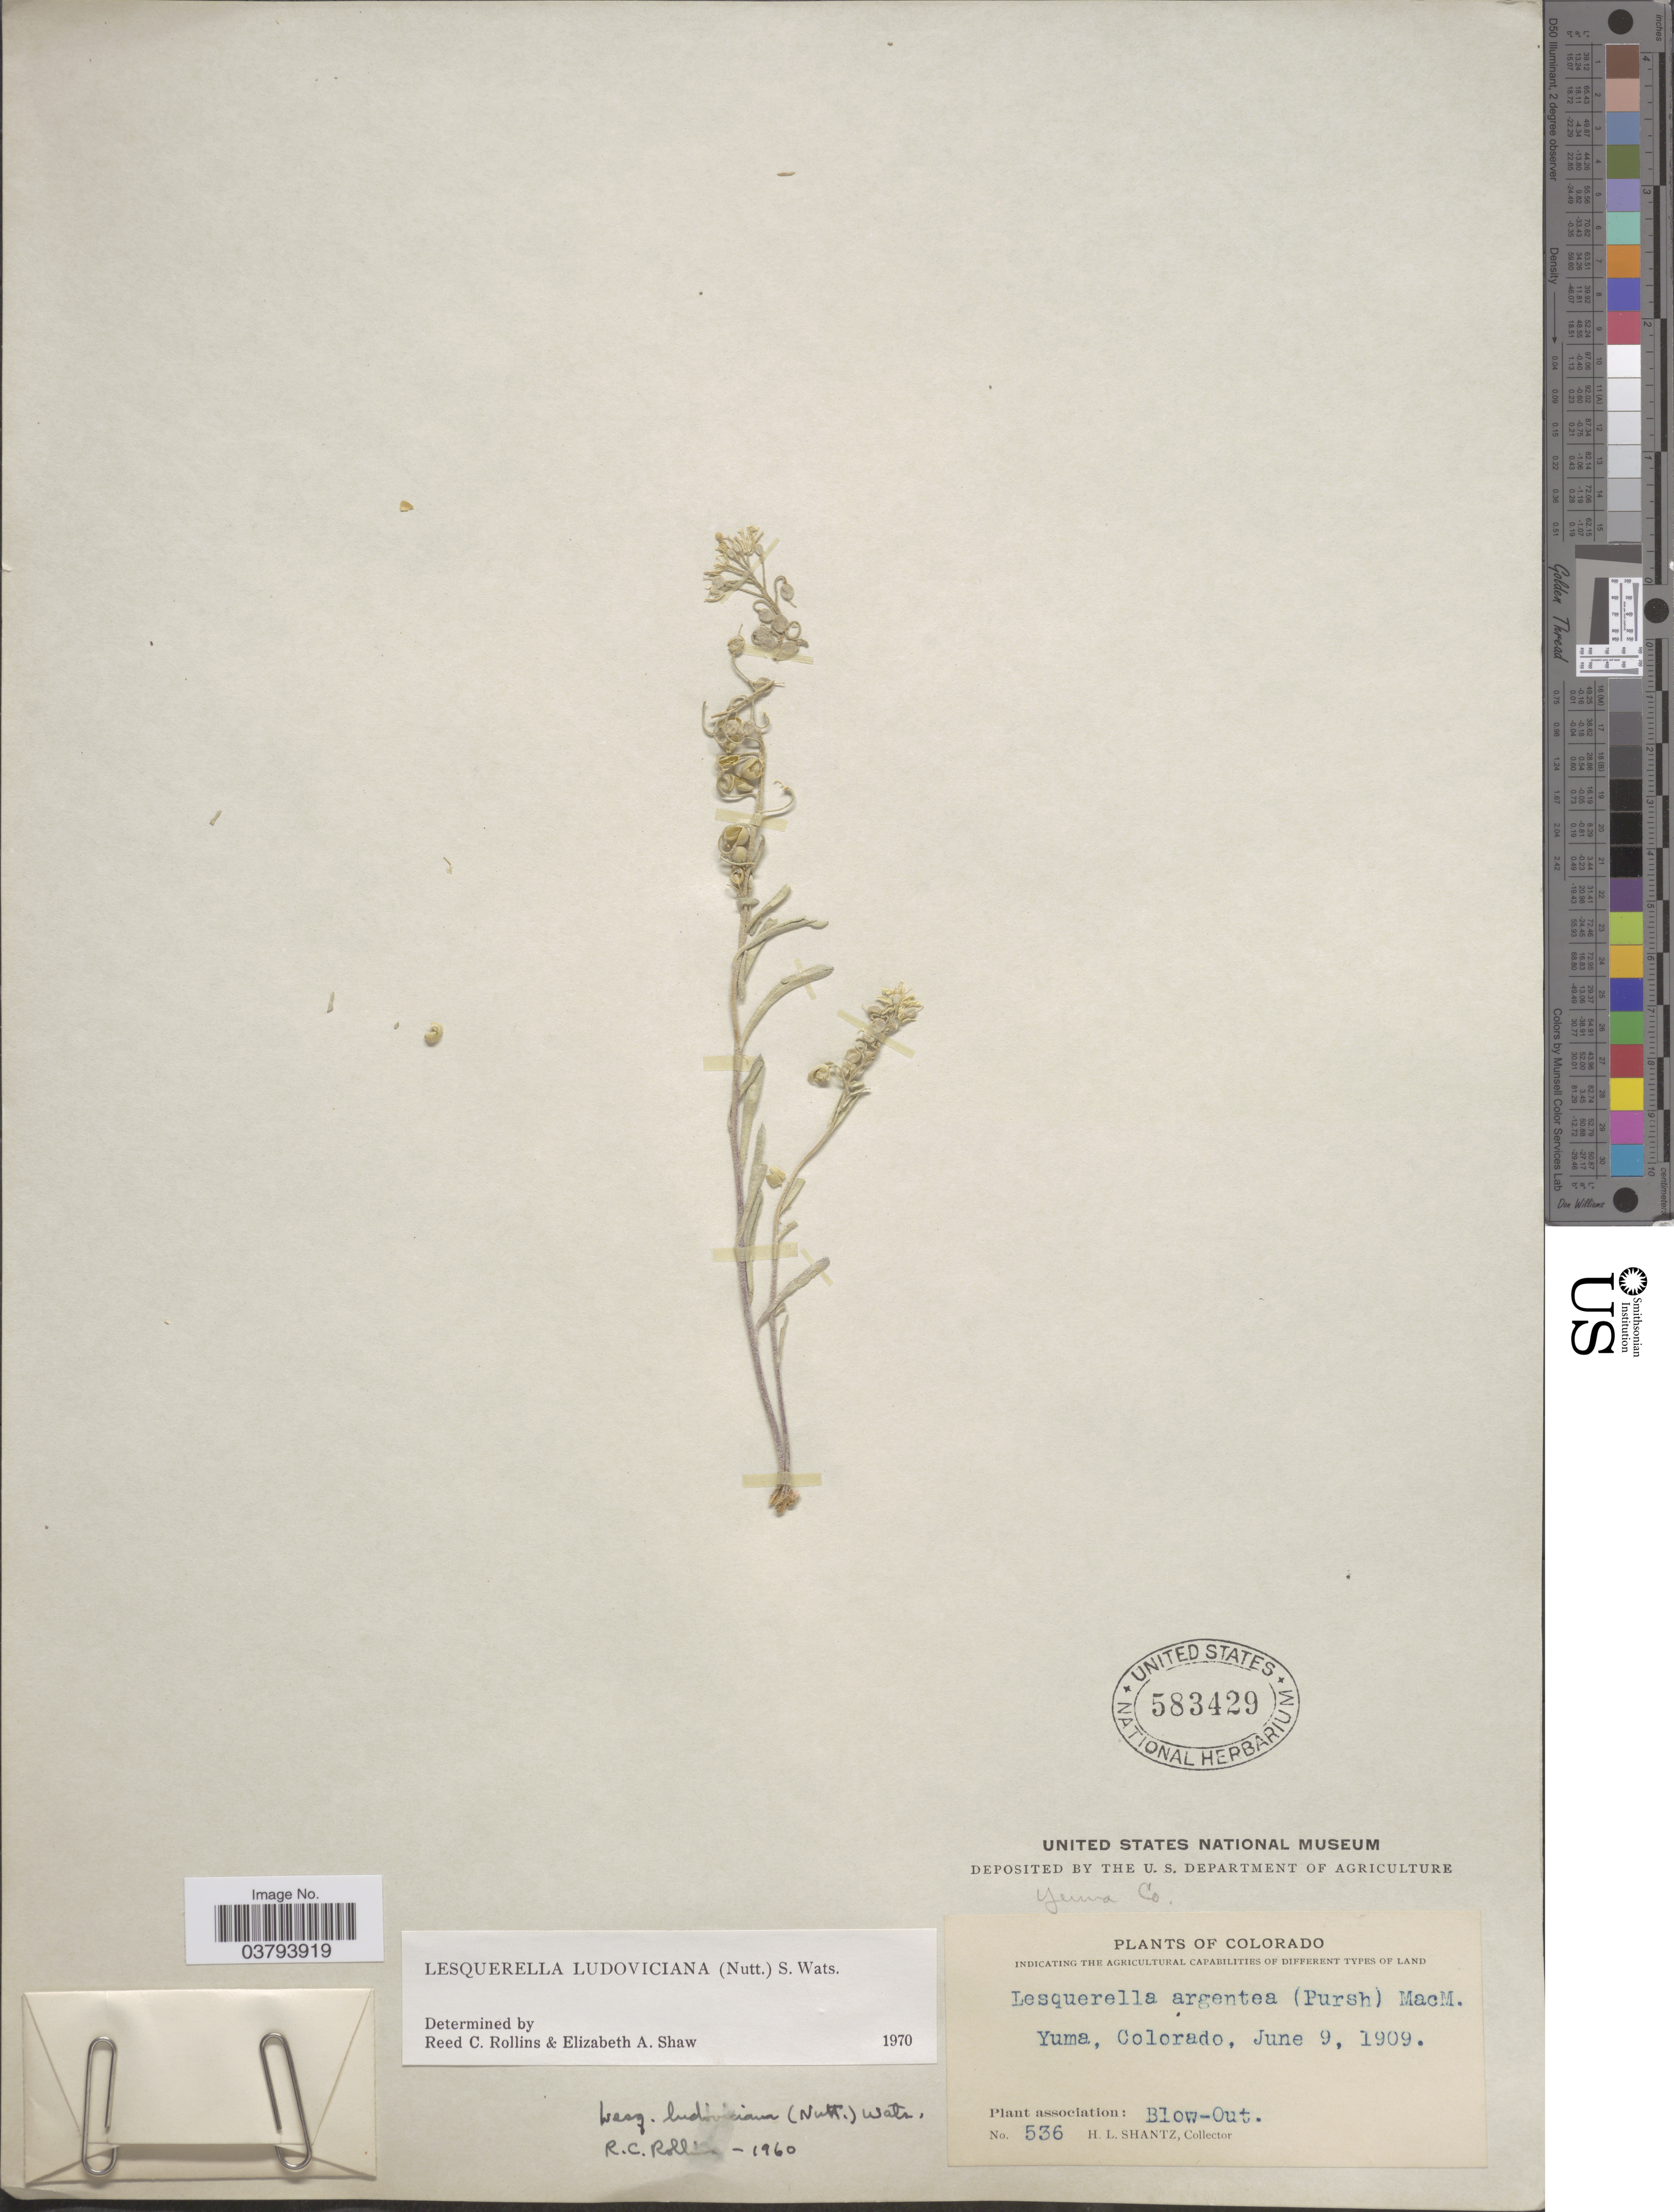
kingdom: Plantae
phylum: Tracheophyta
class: Magnoliopsida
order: Brassicales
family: Brassicaceae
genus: Lesquerella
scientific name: Lesquerella ludoviciana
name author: (Nutt.) S. Watson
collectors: H. Shantz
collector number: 536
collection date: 1909-06-09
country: United States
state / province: Colorado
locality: Yuma. Yuma Co.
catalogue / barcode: US 583429